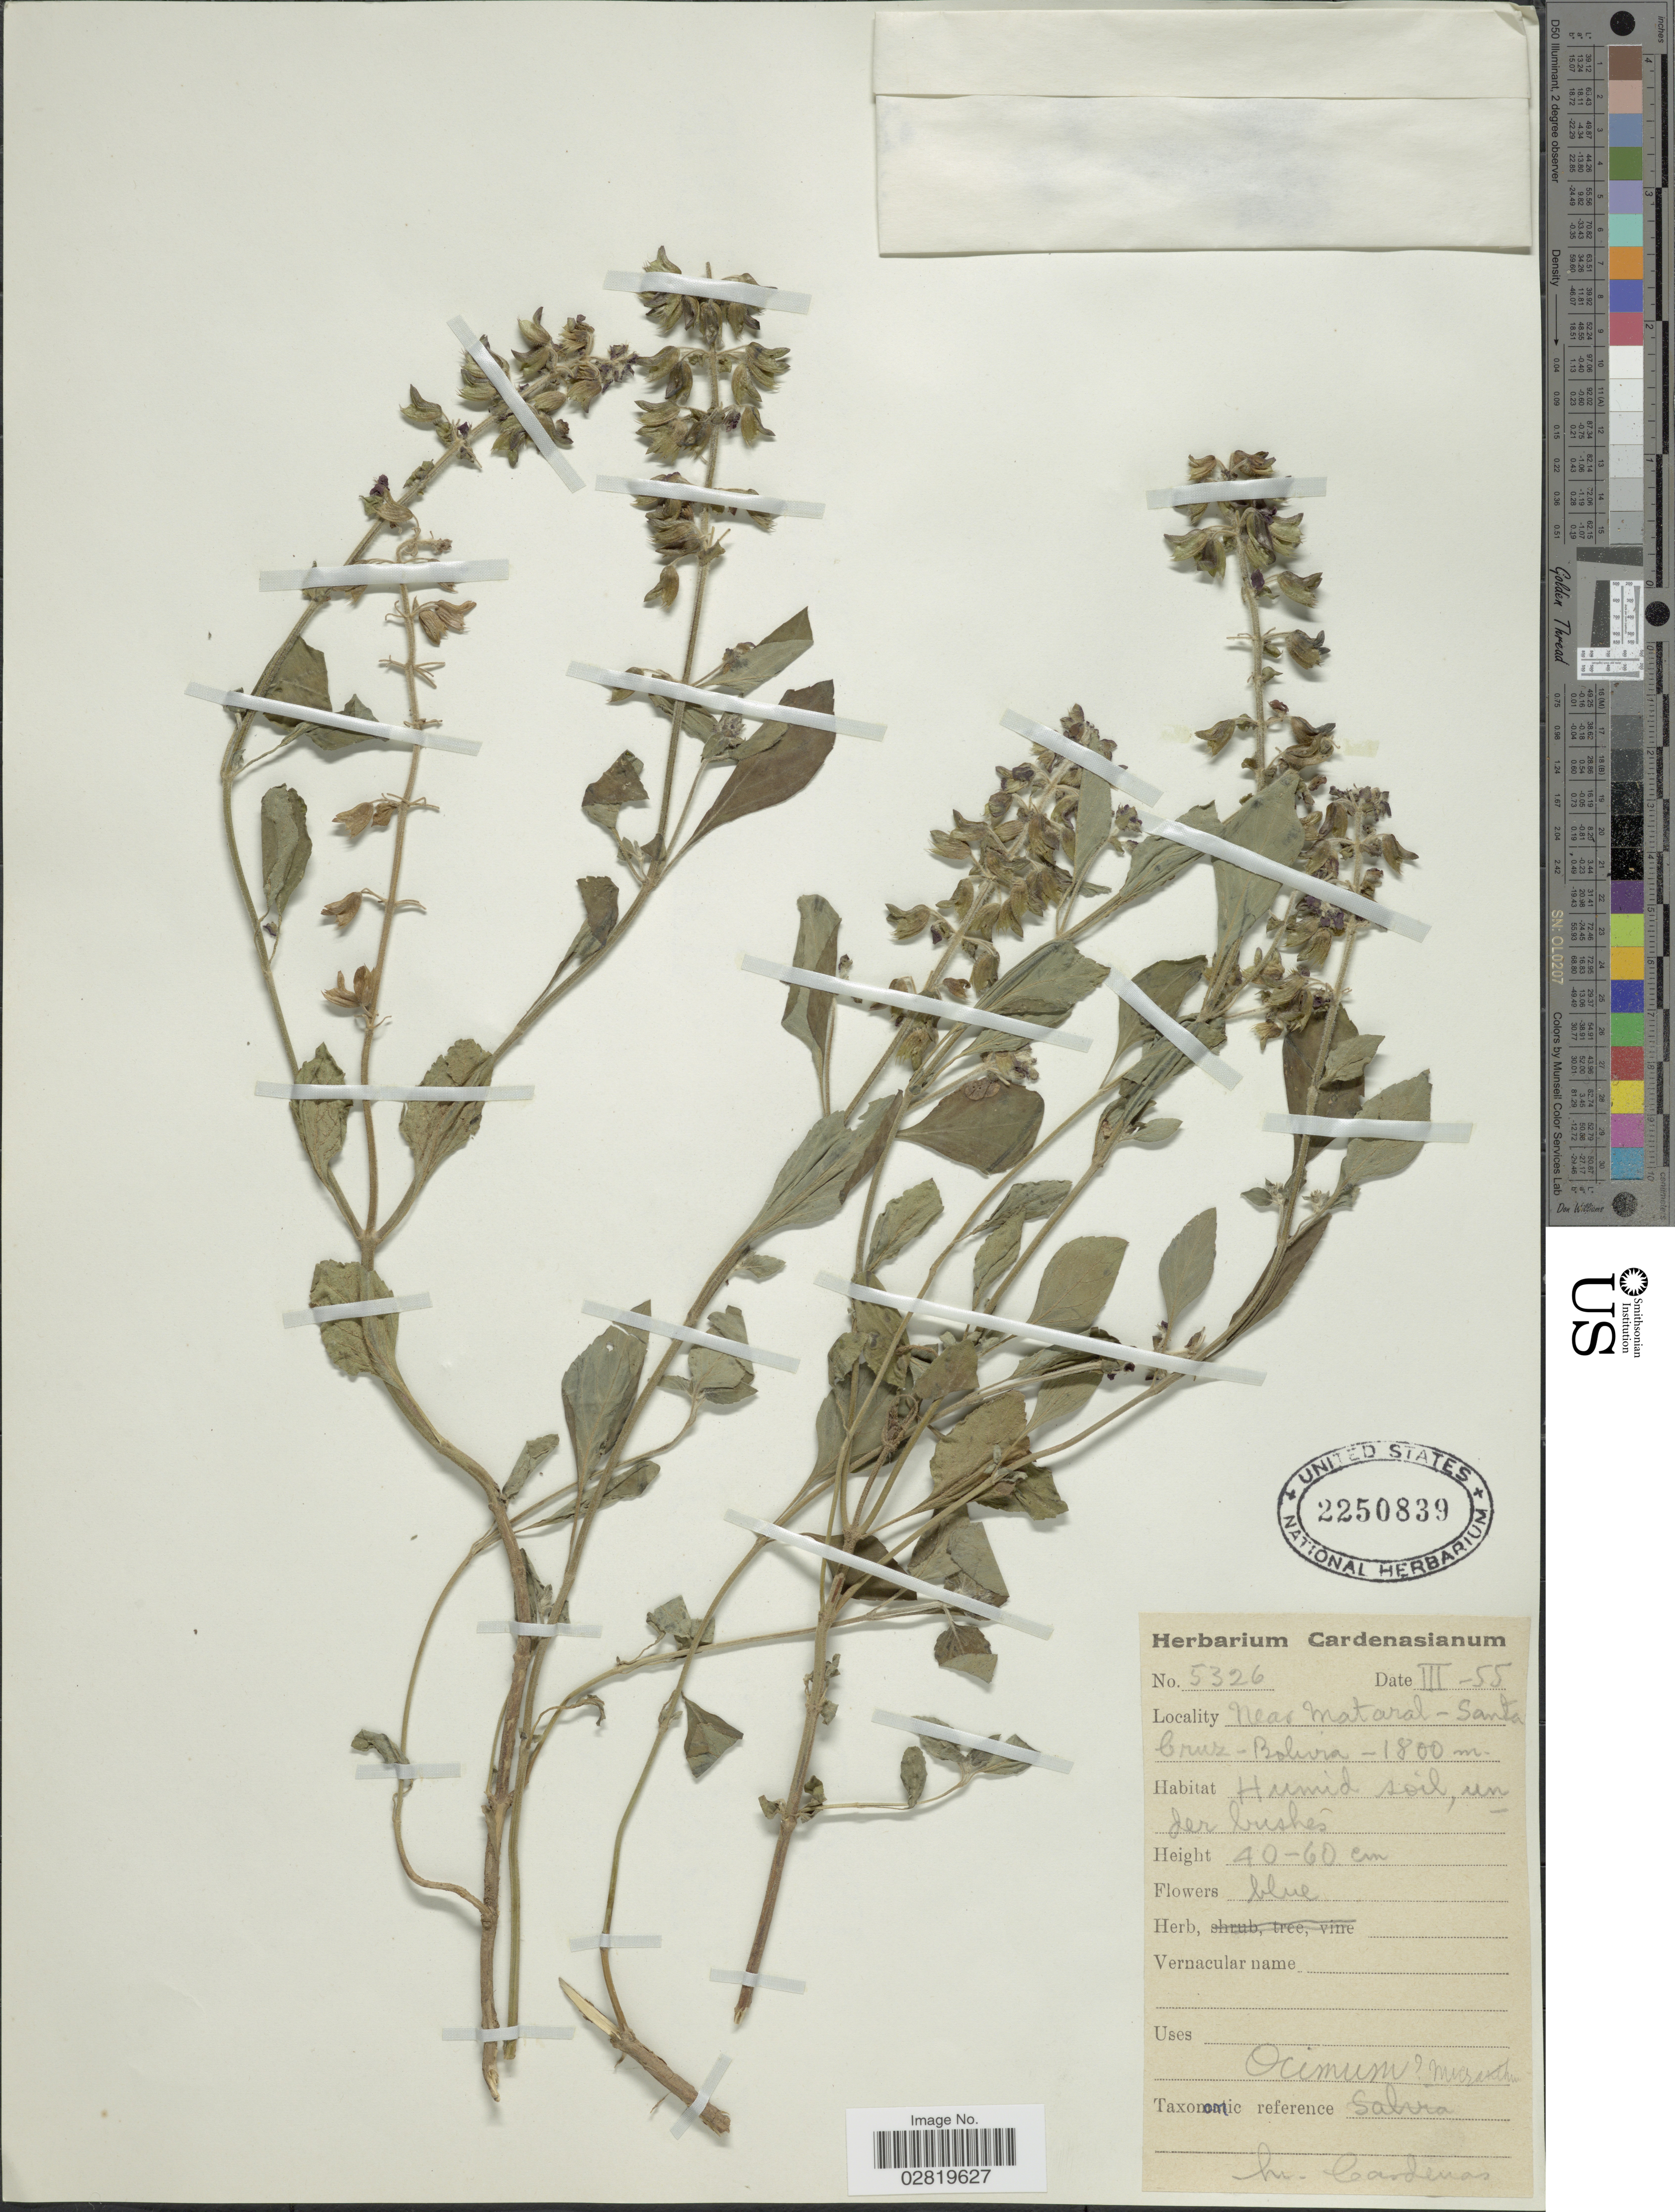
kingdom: Plantae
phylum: Tracheophyta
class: Magnoliopsida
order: Lamiales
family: Lamiaceae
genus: Ocimum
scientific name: Ocimum micranthum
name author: Willd.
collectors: M. Cárdenas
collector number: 5326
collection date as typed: Transcribed d/m/y: /3/55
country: Bolivia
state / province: Santa Cruz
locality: Near Matoral.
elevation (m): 1800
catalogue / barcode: US 2250839